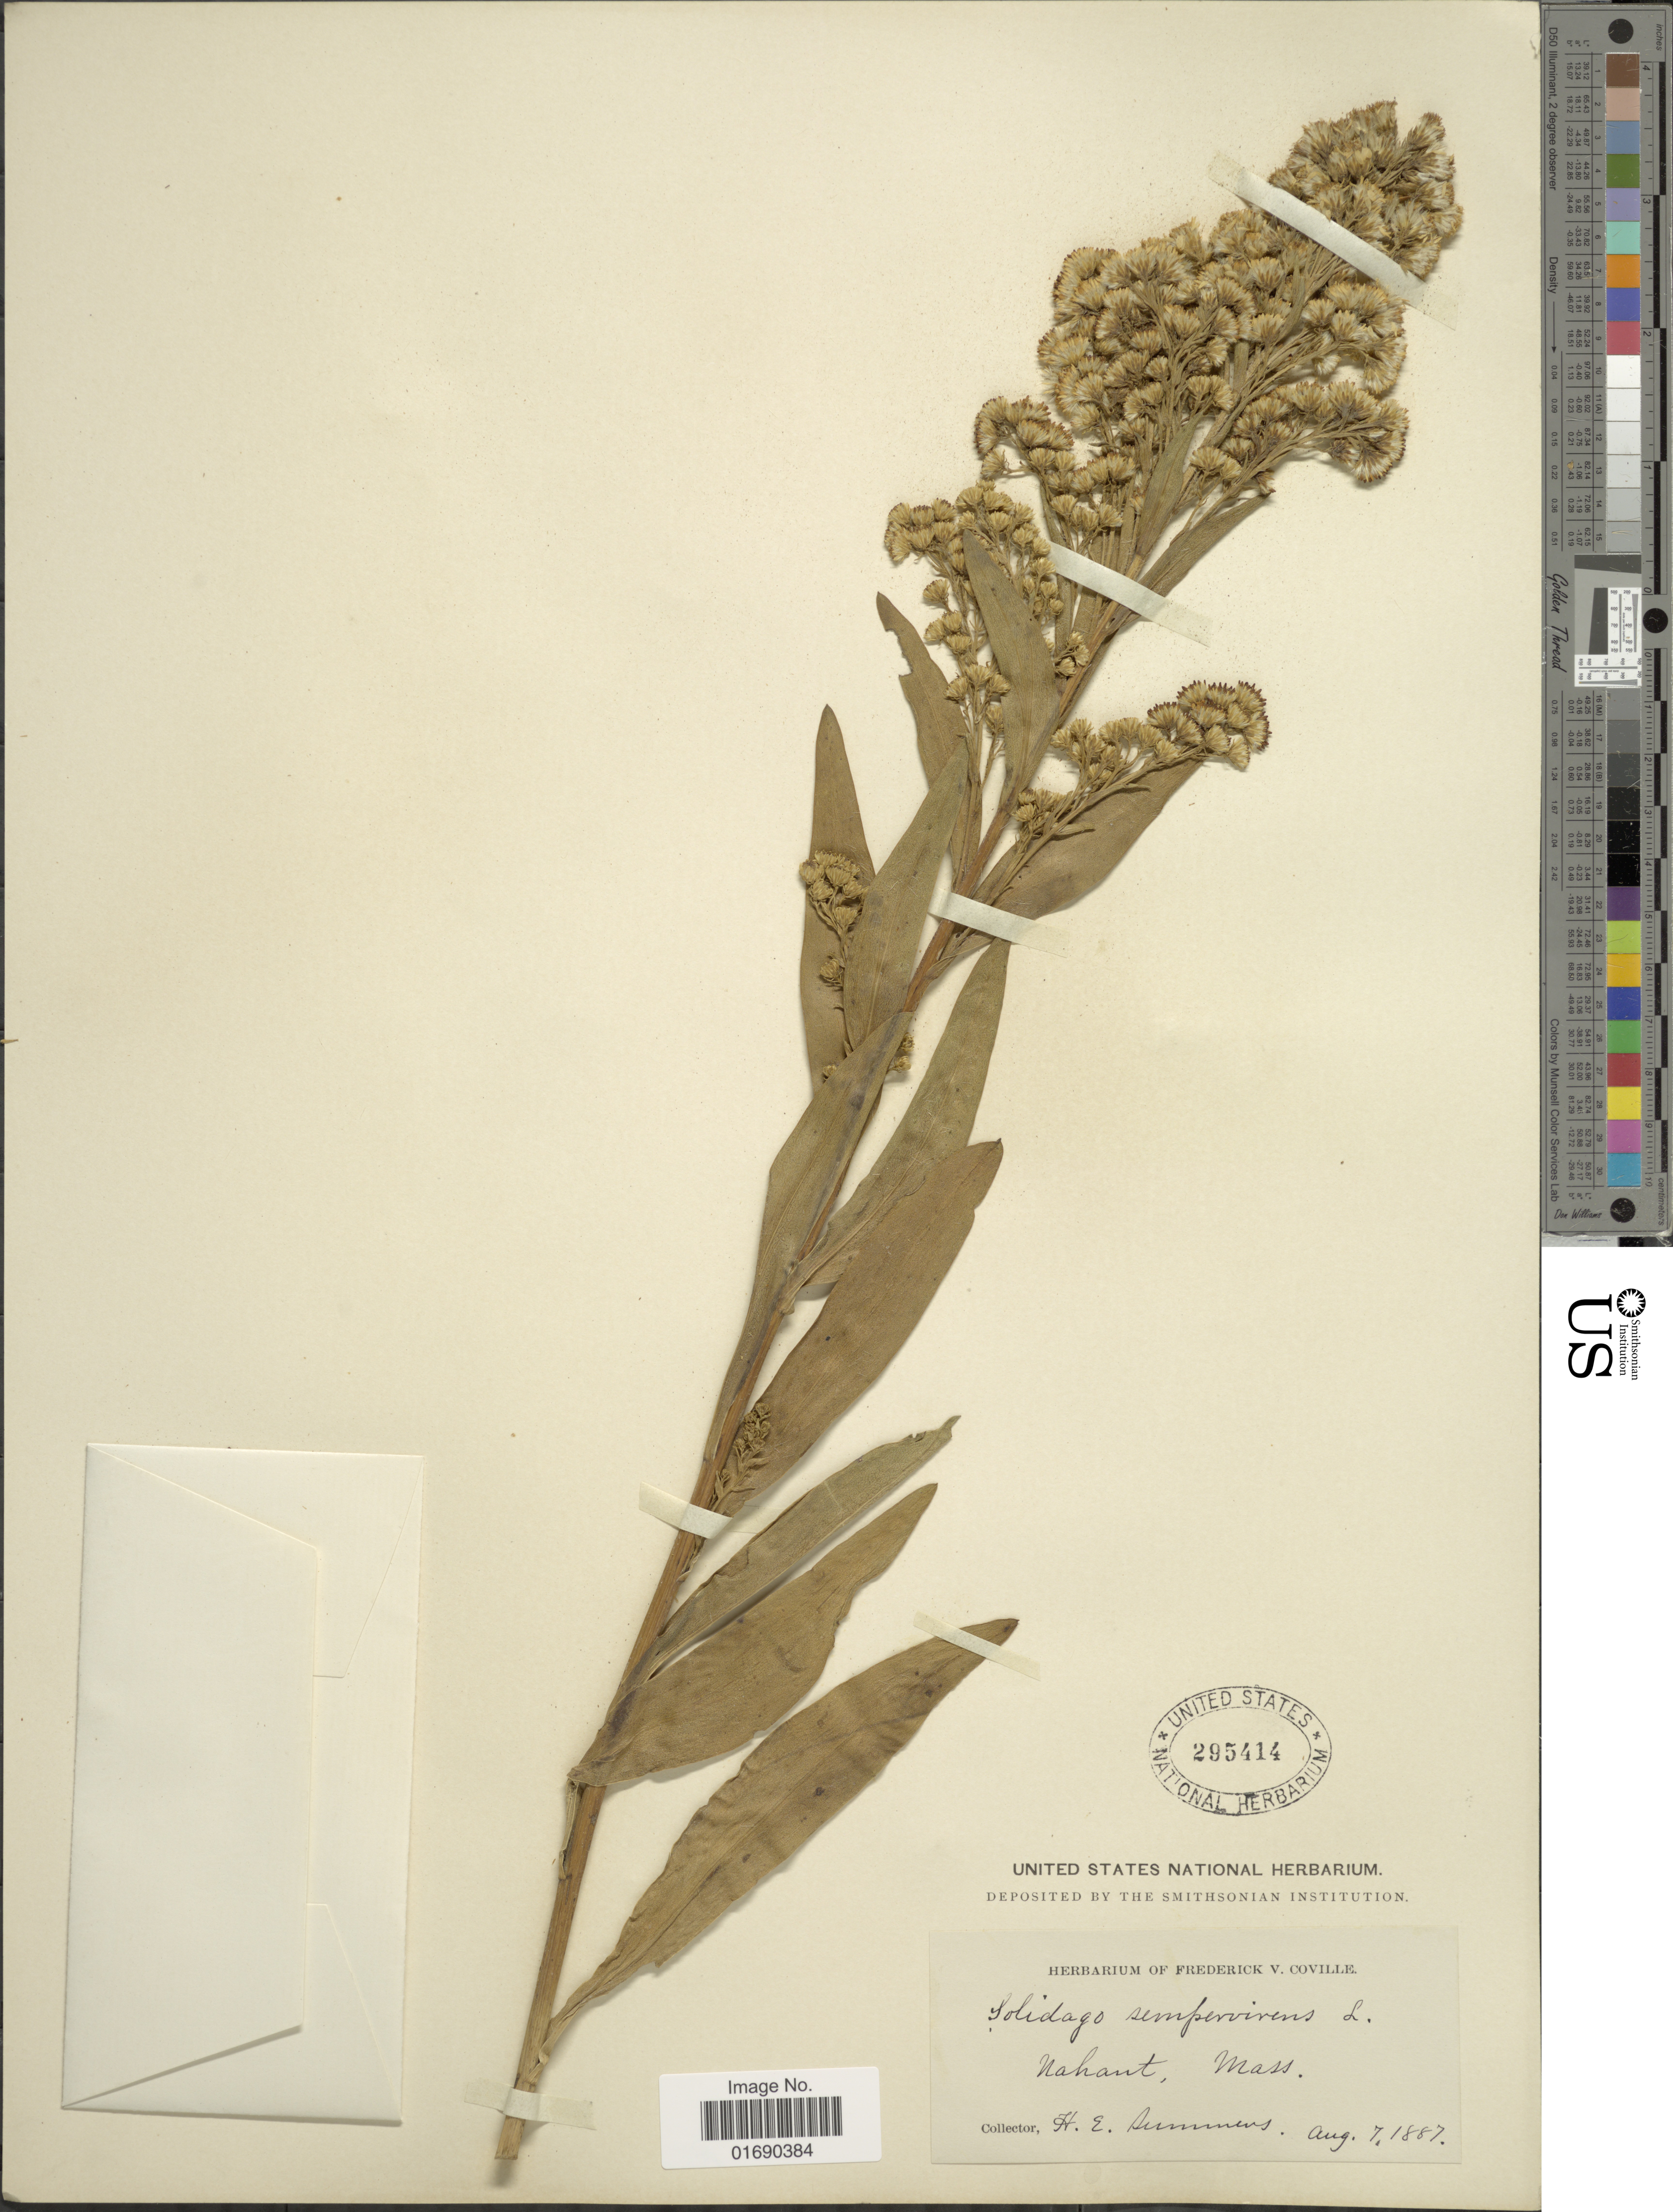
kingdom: Plantae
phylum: Tracheophyta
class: Magnoliopsida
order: Asterales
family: Asteraceae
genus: Solidago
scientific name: Solidago sempervirens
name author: L.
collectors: H. Summers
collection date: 1887-08-07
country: United States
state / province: Massachusetts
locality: Nahant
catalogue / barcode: US 295414